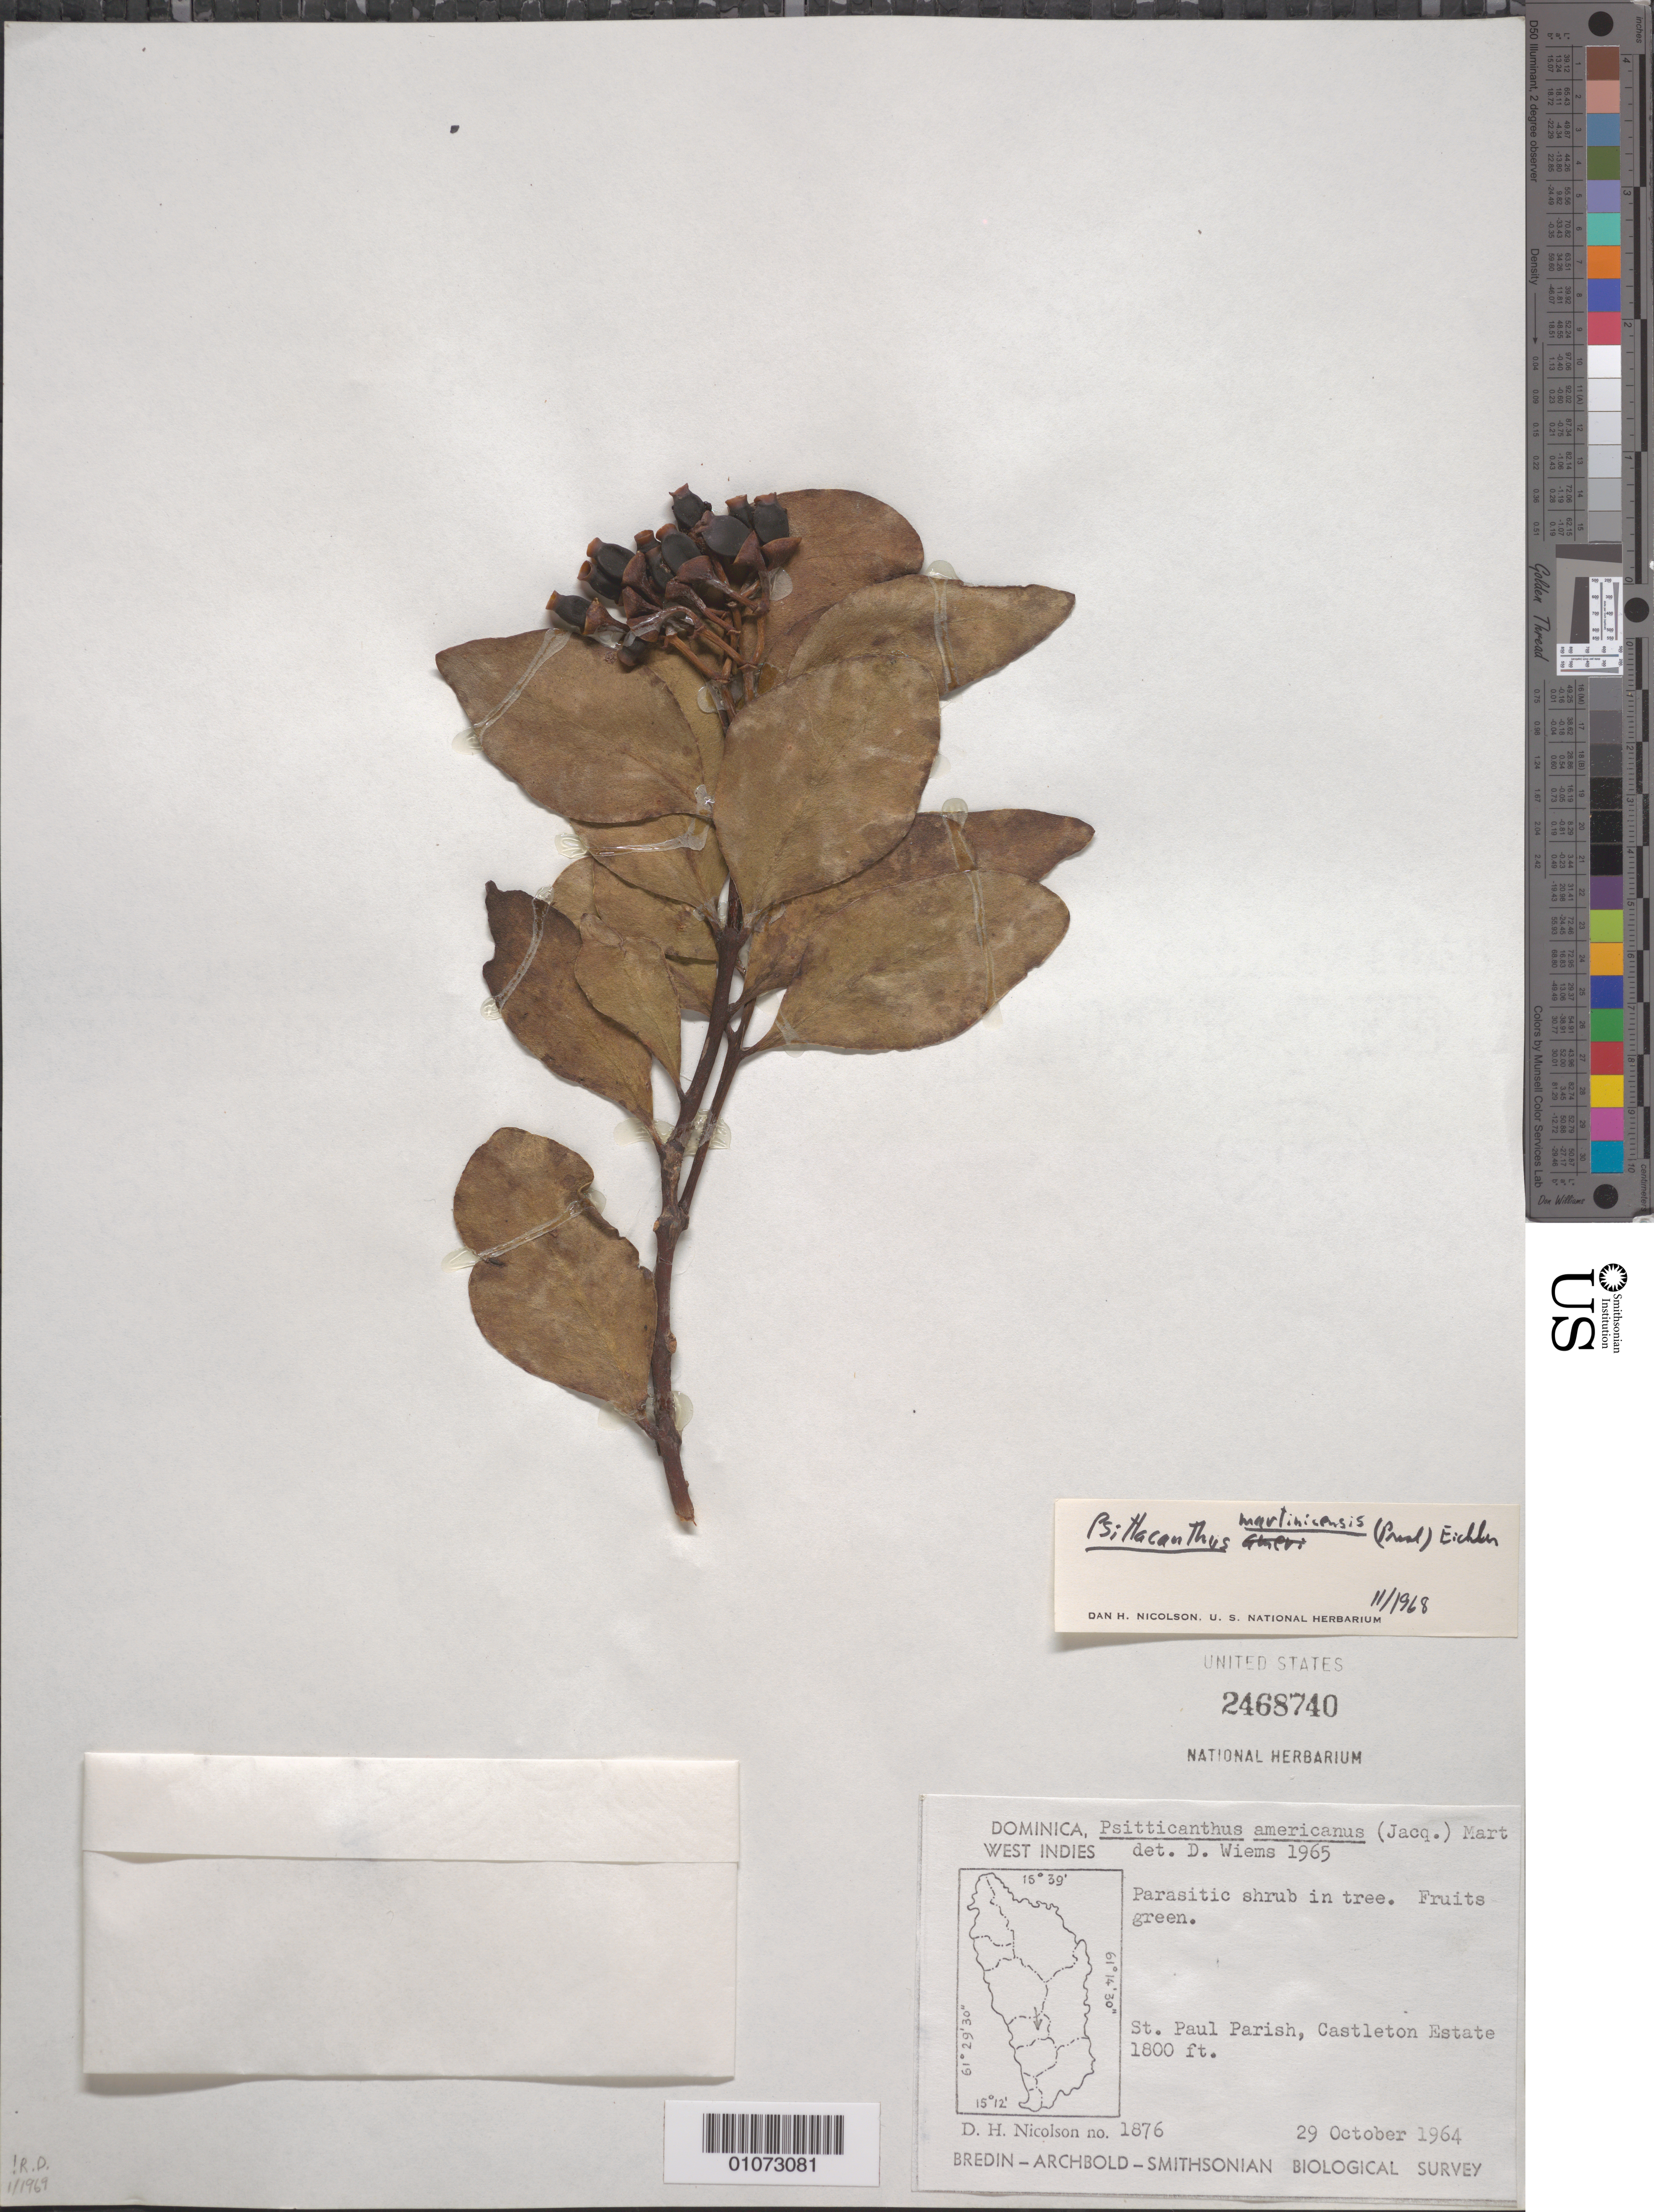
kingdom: Plantae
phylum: Tracheophyta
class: Magnoliopsida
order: Santalales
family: Loranthaceae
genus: Psittacanthus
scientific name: Psittacanthus martinicensis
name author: (C. Presl ex Schult. f.) Eichler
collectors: D. H. Nicolson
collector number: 1876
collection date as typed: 29 Oct 1964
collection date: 1964-10-29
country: Dominica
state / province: St. Paul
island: Dominica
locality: St. Paul Parish, Castleton Estate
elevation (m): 549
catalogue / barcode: US 2468740